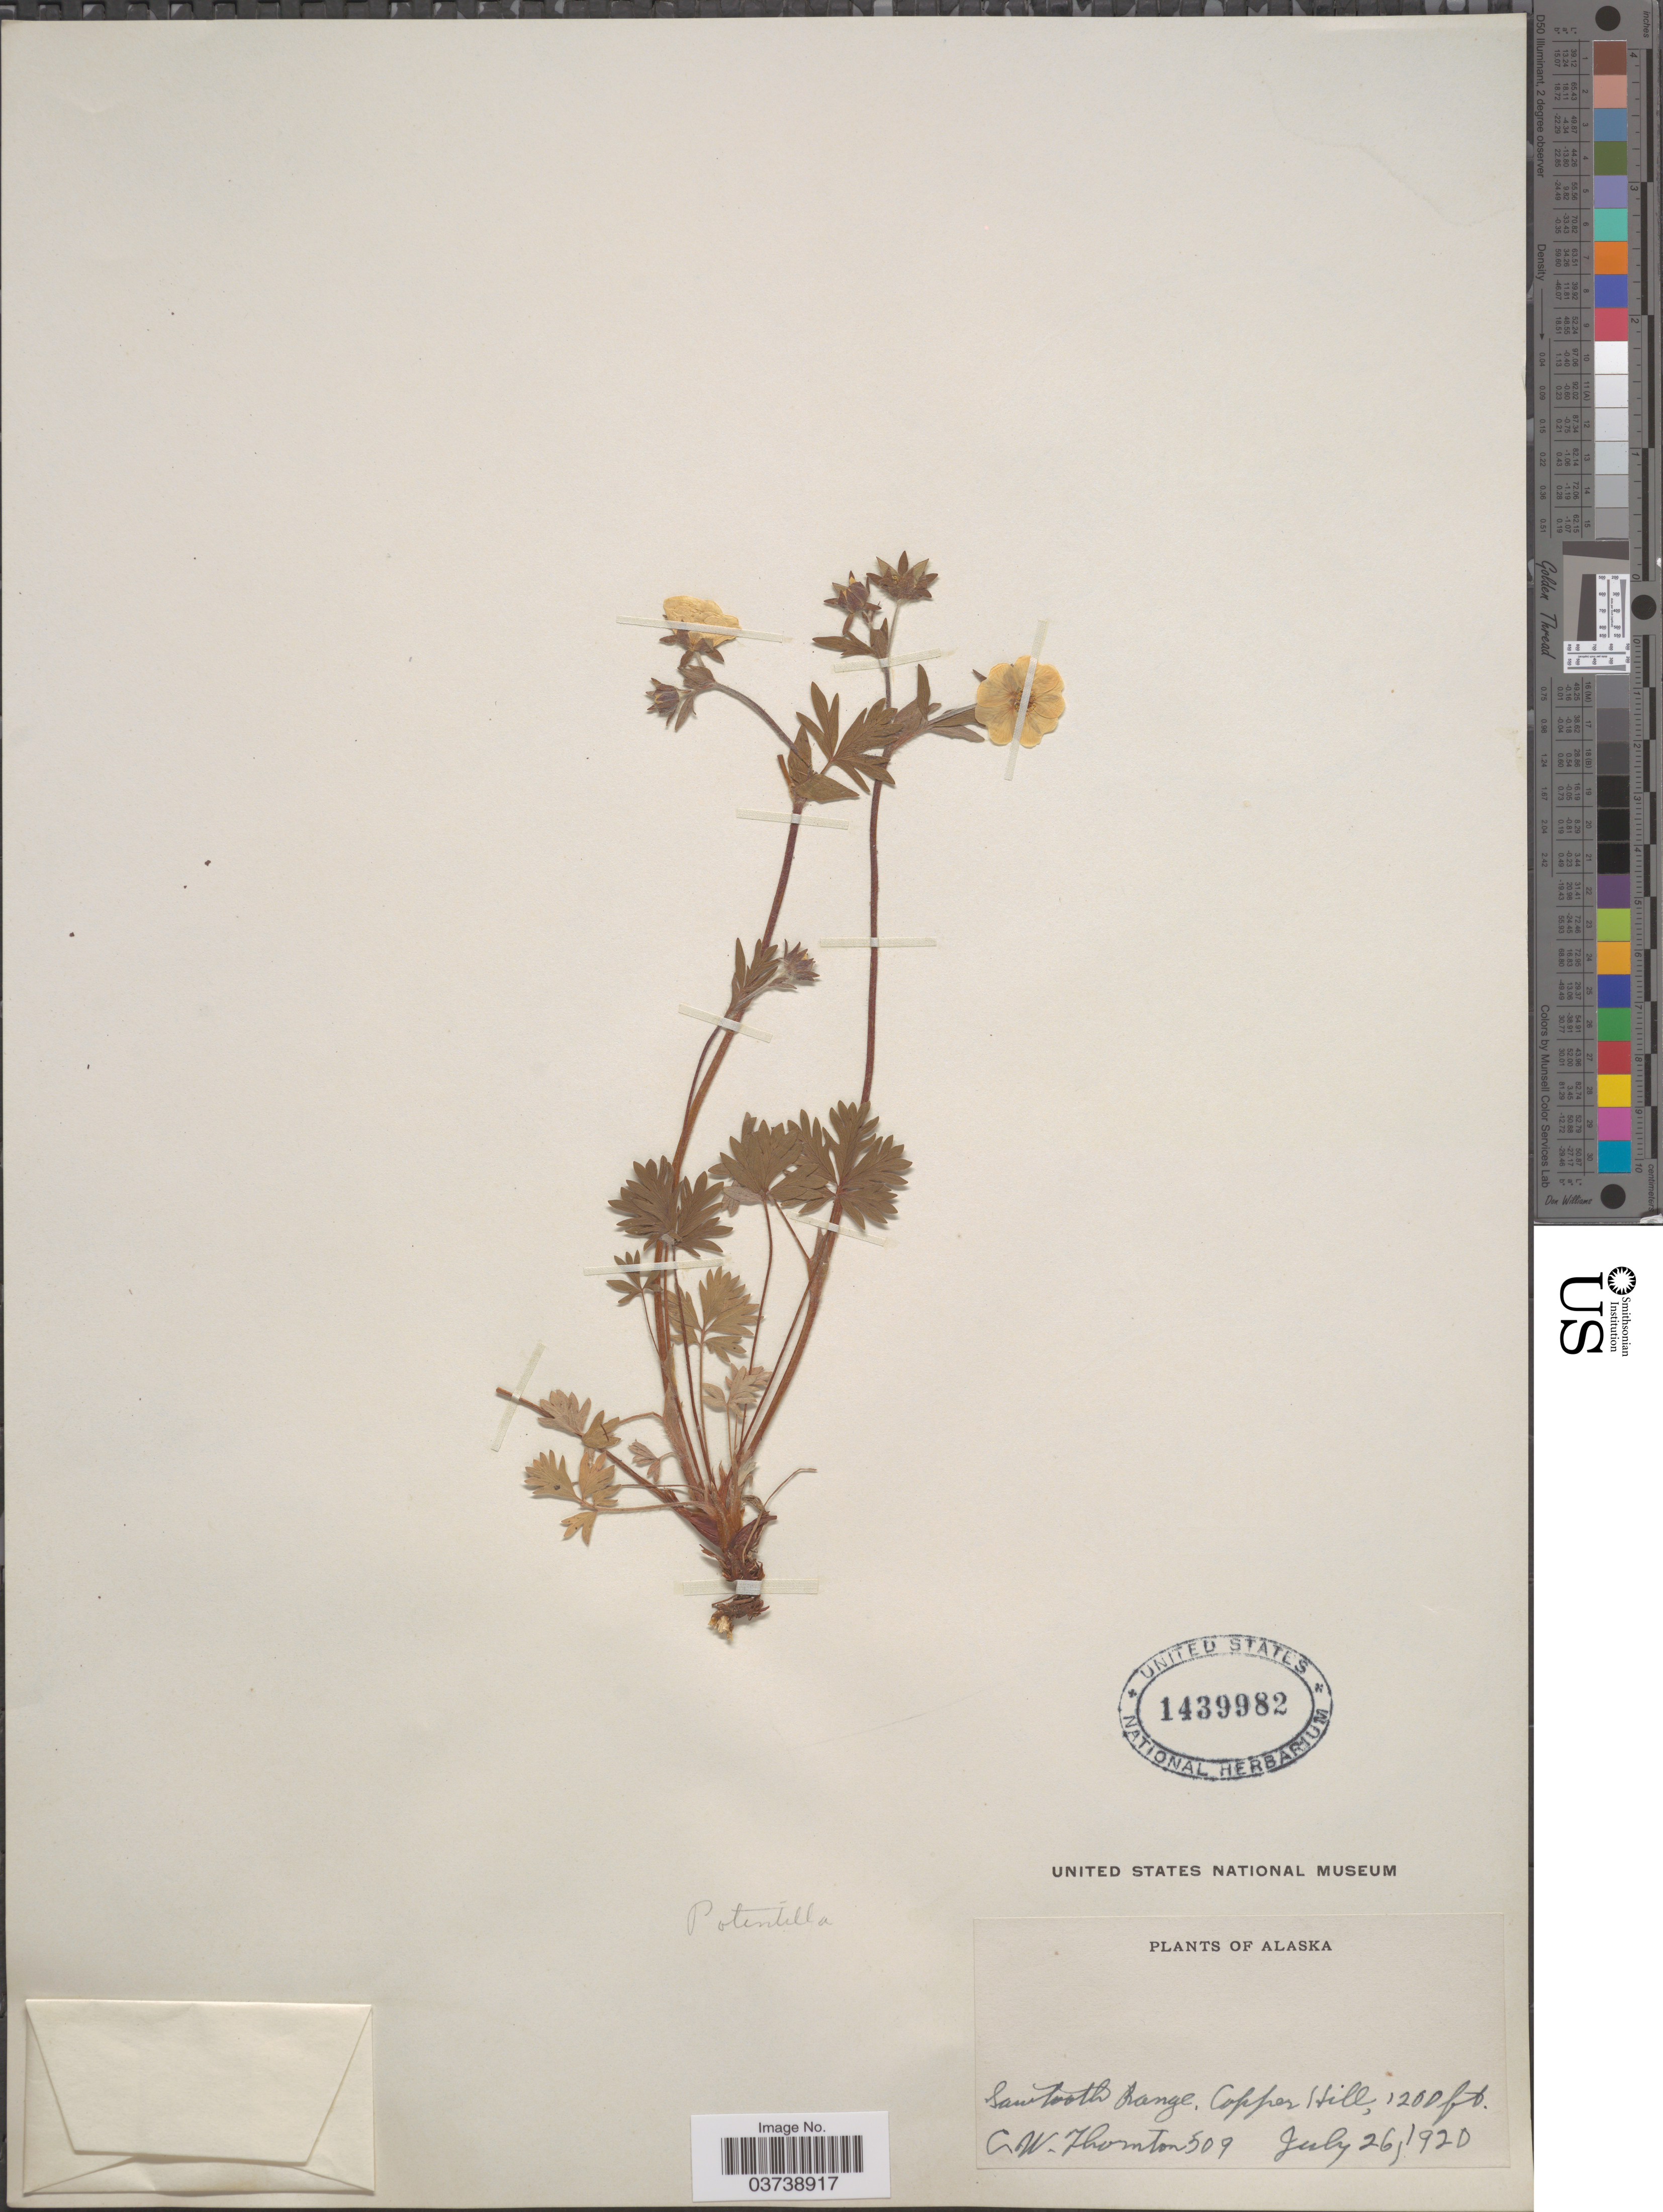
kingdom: Plantae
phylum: Tracheophyta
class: Magnoliopsida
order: Rosales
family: Rosaceae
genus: Potentilla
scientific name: Potentilla diversifolia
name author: Lehm.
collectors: C. Thornton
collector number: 509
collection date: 1920-07-26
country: United States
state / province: Alaska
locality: Sawtooth Range, Copper Hill.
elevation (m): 366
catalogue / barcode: US 1439982